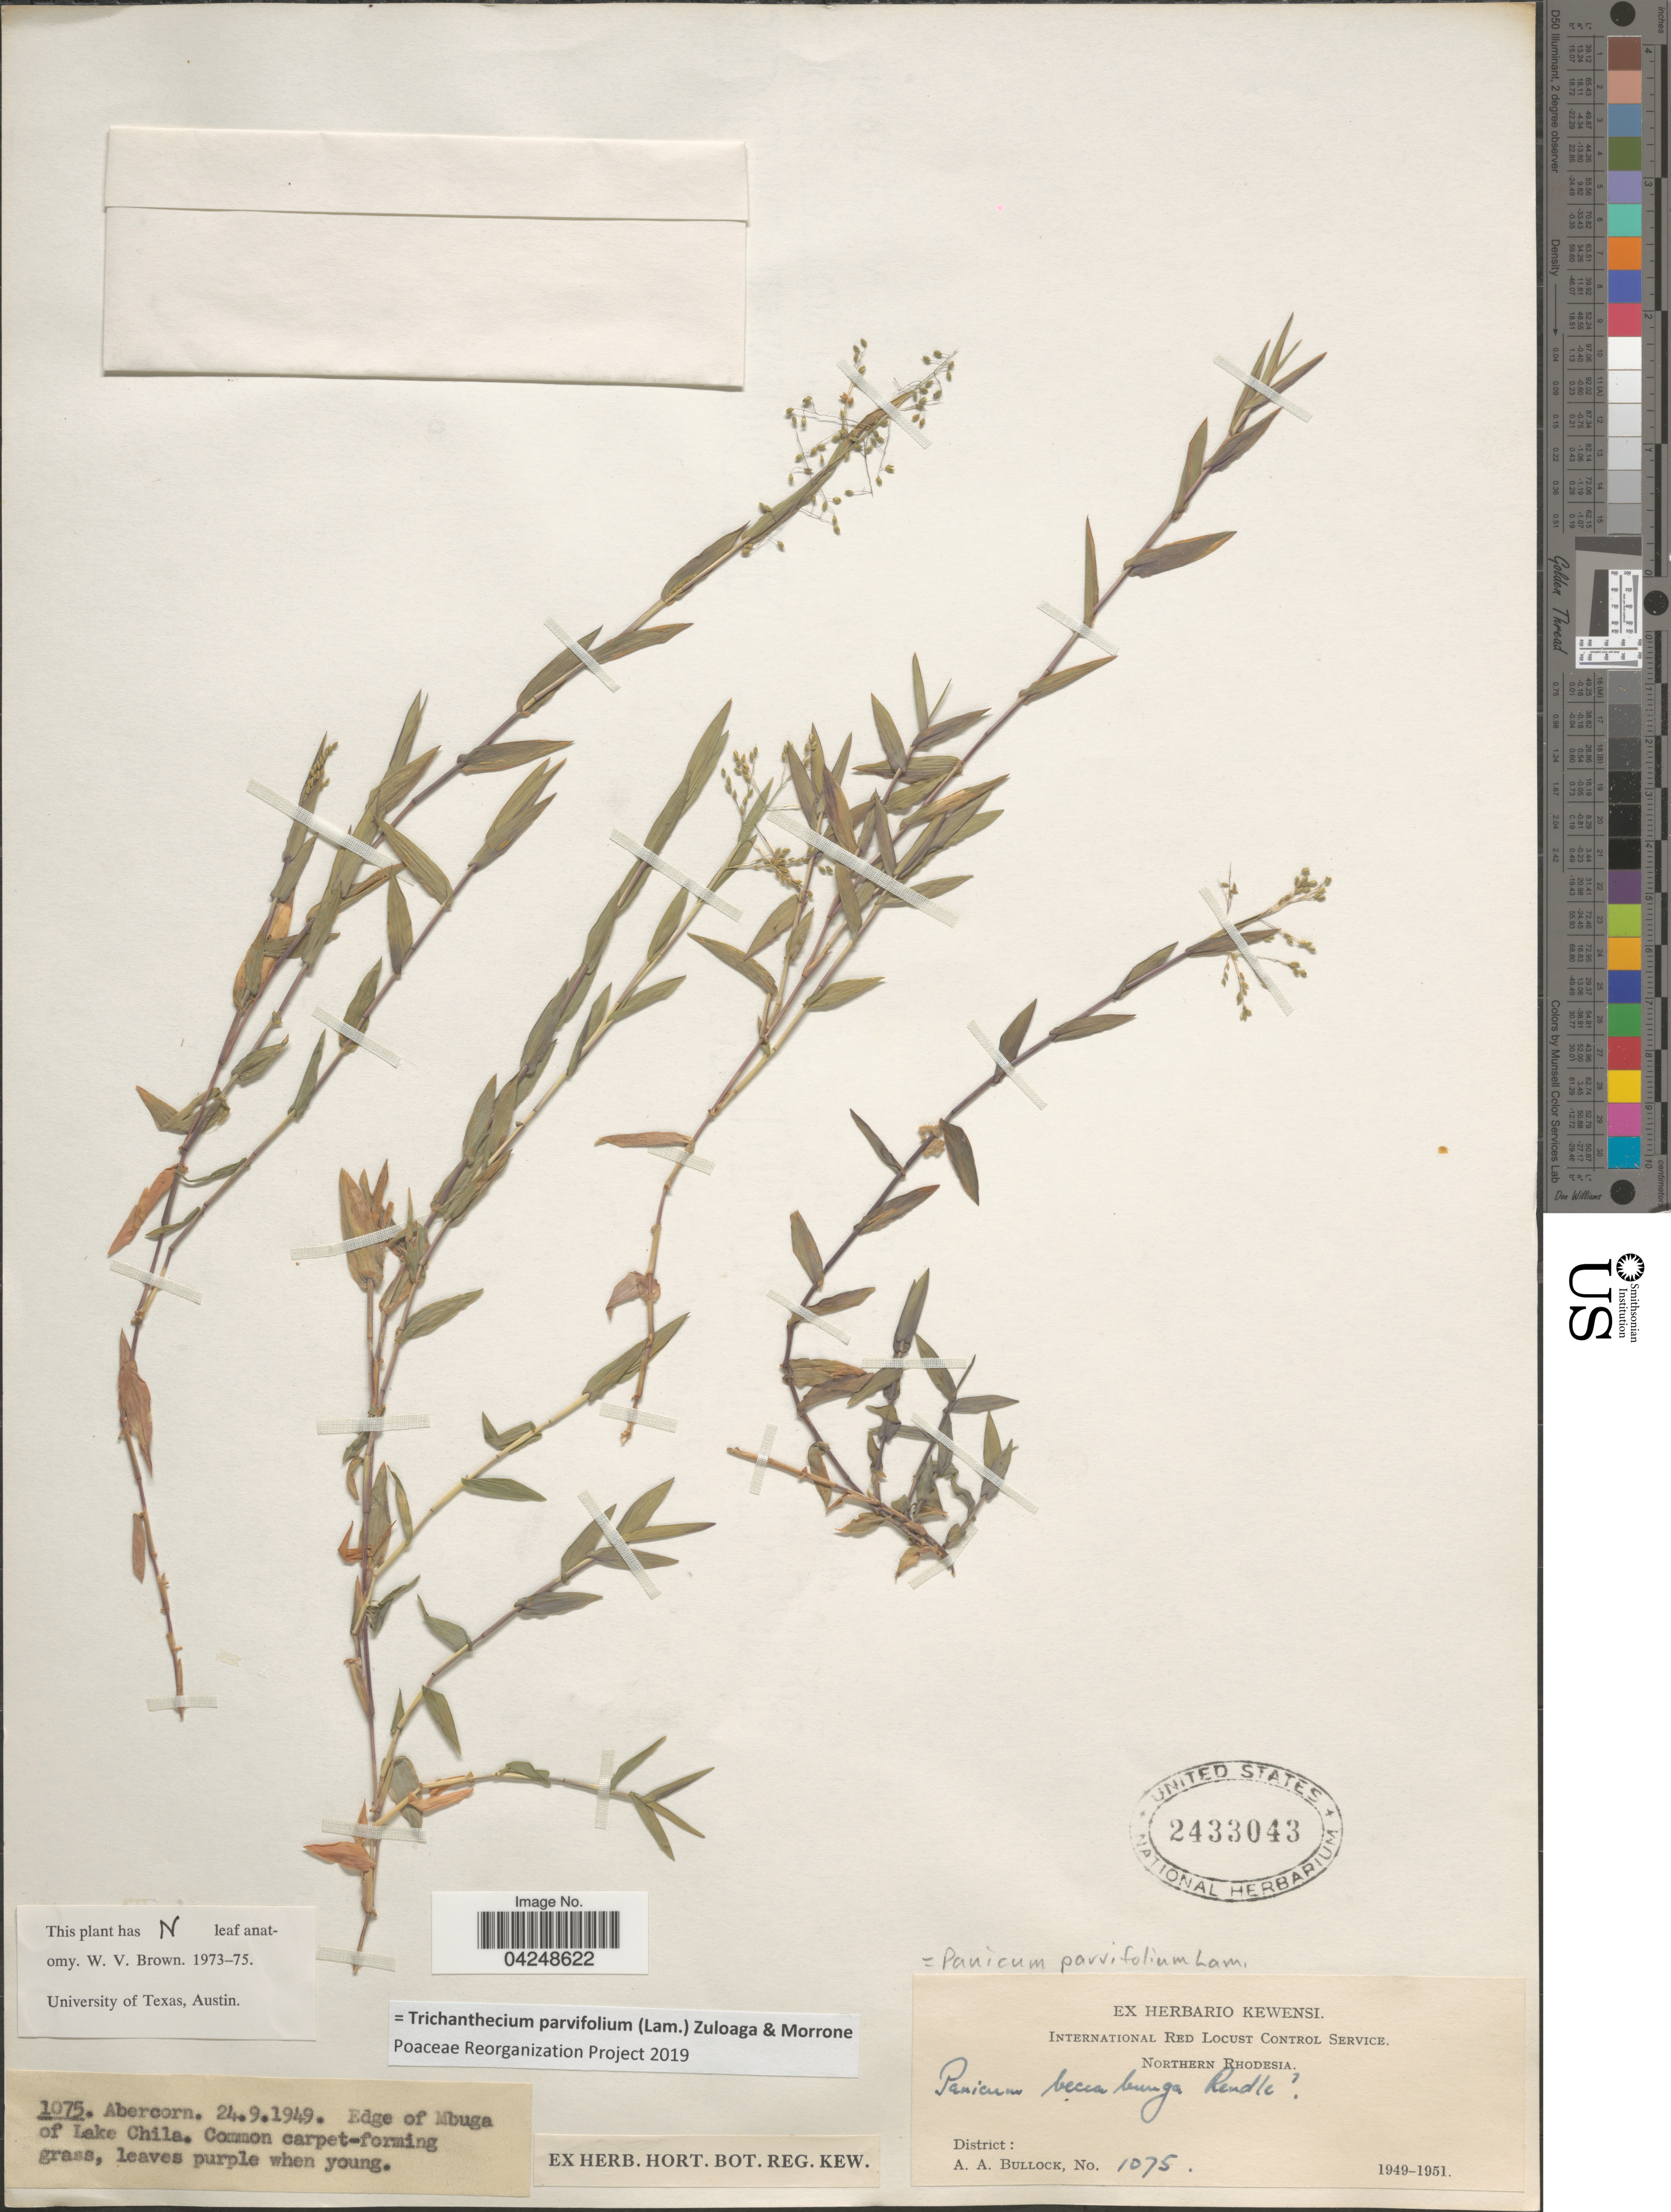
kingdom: Plantae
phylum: Tracheophyta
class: Liliopsida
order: Poales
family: Poaceae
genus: Trichanthecium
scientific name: Trichanthecium parvifolium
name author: (Lam.) Zuloaga & Morrone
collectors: A. Bullock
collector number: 1075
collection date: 1949-09-24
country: Zambia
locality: Abercorn. Edge of Mbuga of Lake Chila. Northern Rhodesia.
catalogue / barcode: US 2433043